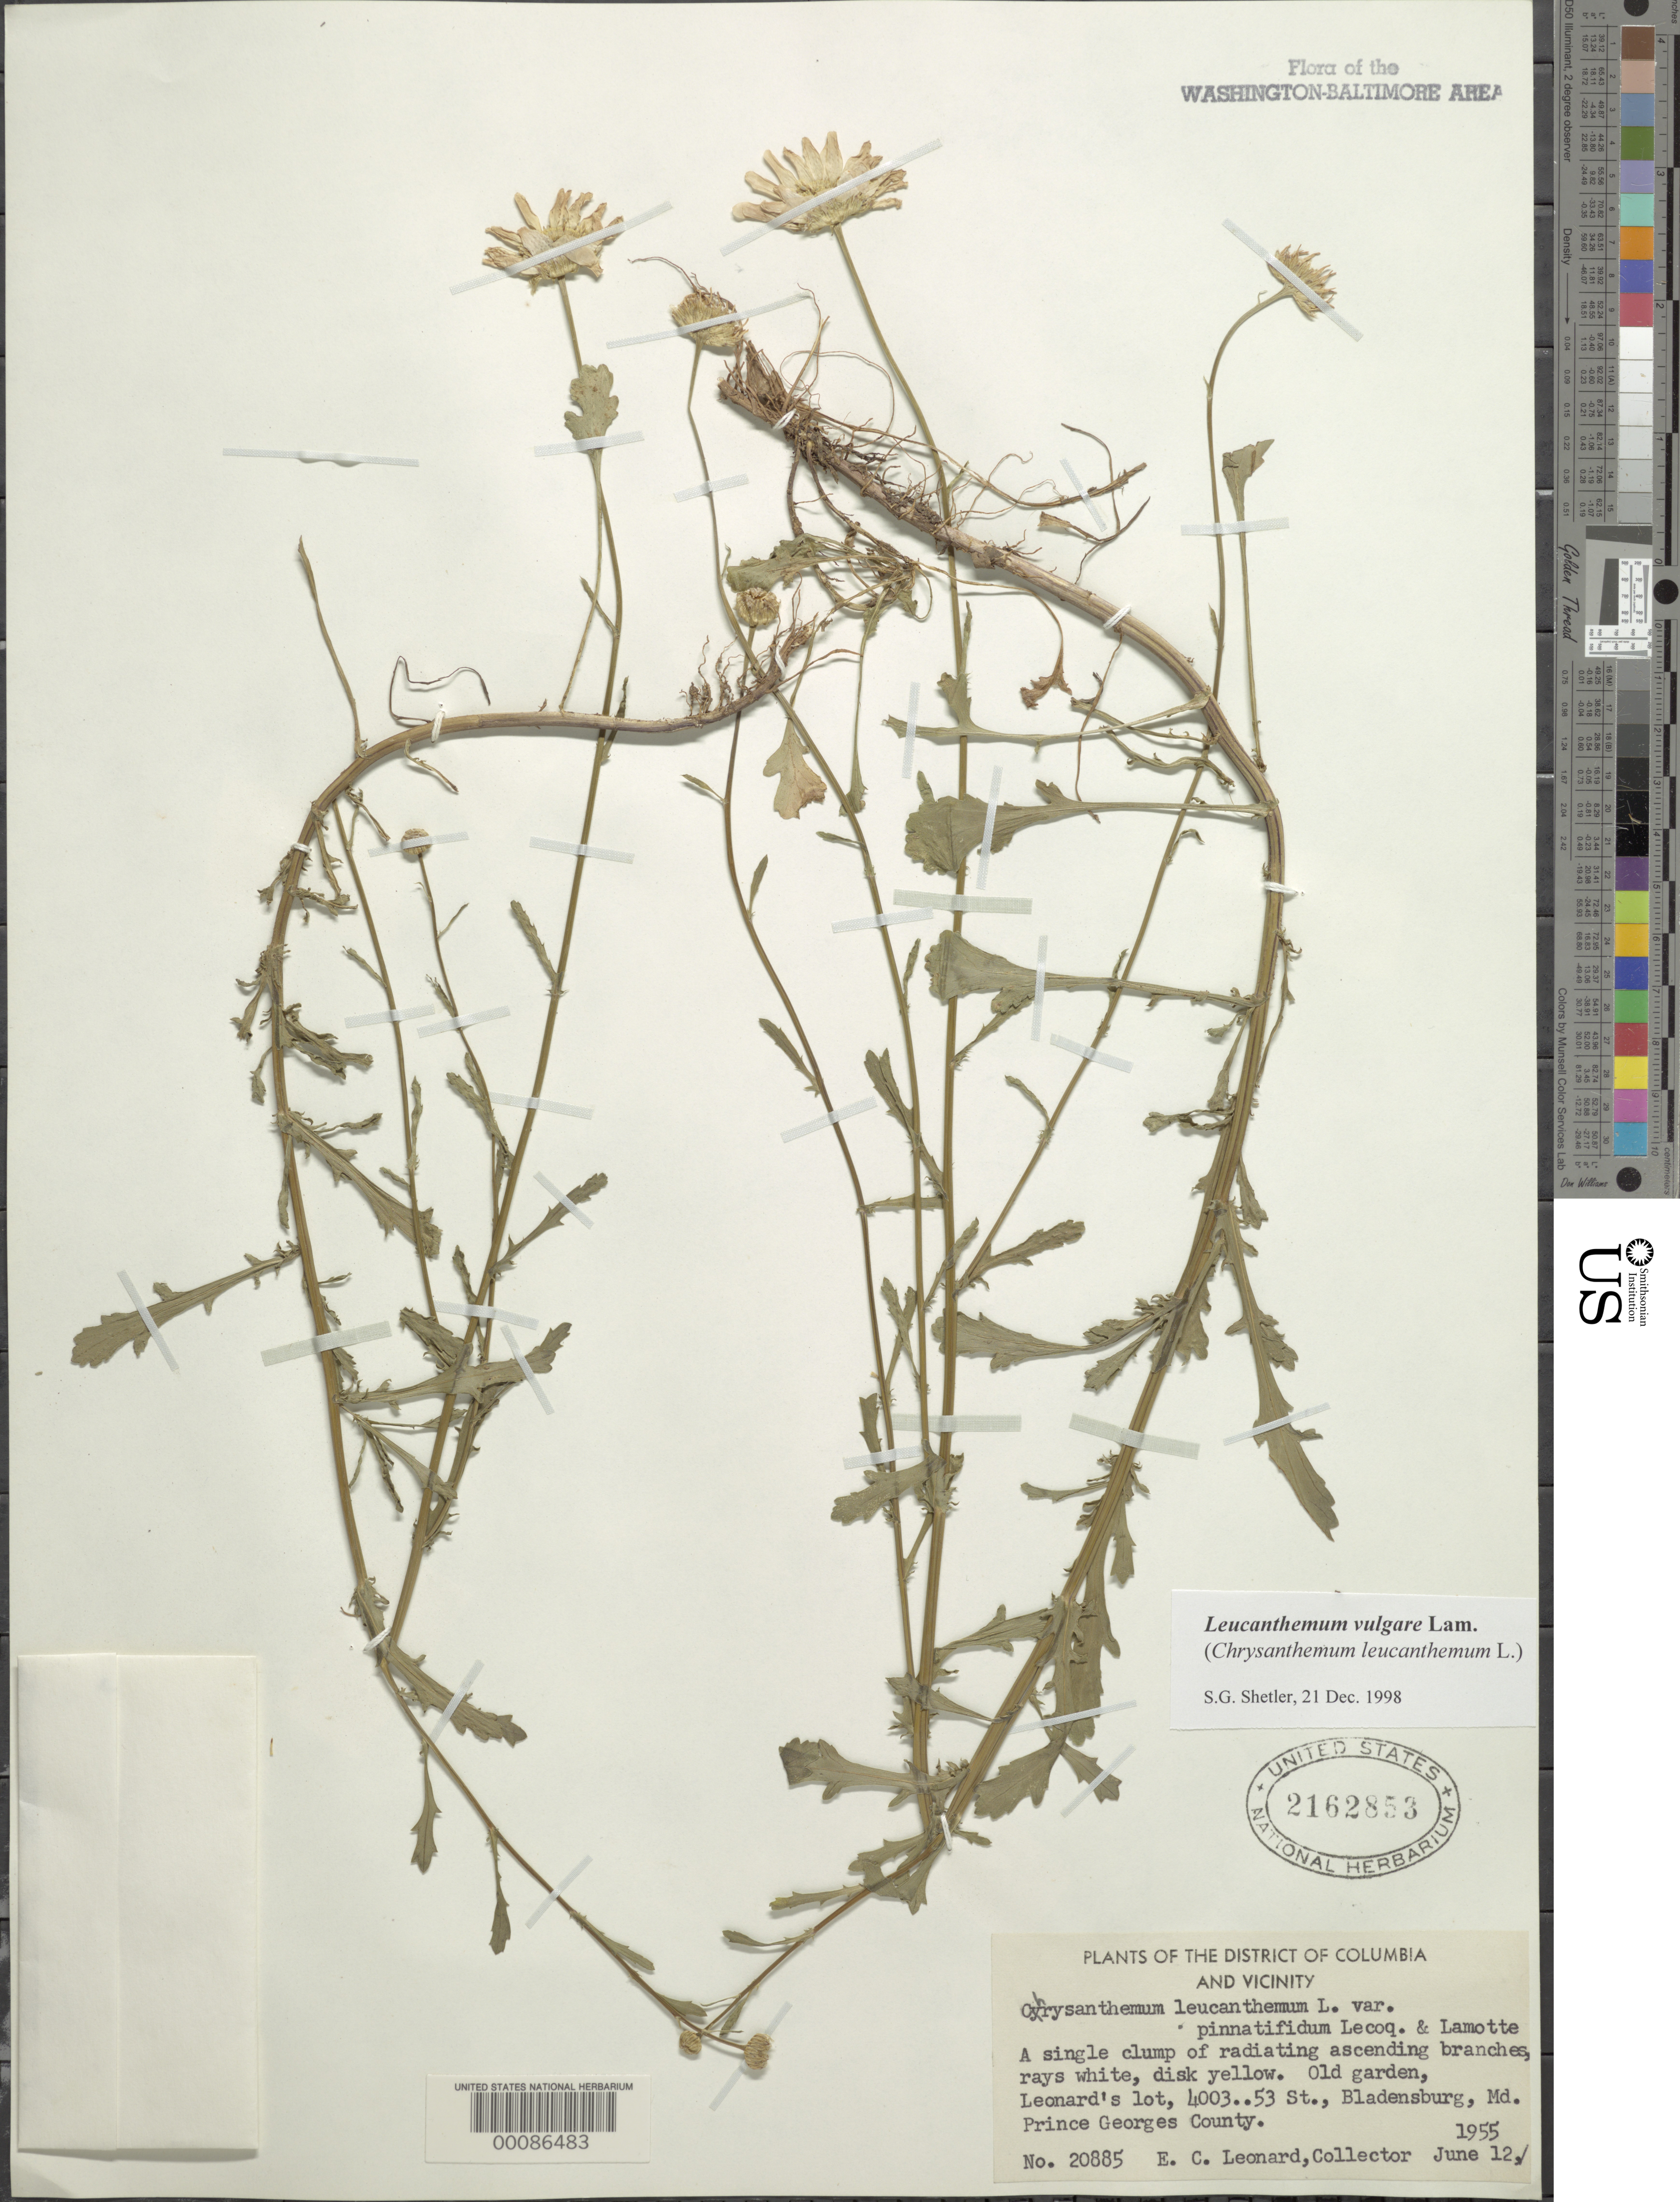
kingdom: Plantae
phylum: Tracheophyta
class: Magnoliopsida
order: Asterales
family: Asteraceae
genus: Leucanthemum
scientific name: Leucanthemum vulgare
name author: Lam.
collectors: E. C. Leonard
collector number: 20885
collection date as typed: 12 Jun 1955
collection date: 1955-06-12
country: United States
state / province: Maryland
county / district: Prince George's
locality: Bladensburg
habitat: Old garden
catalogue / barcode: US 2162853